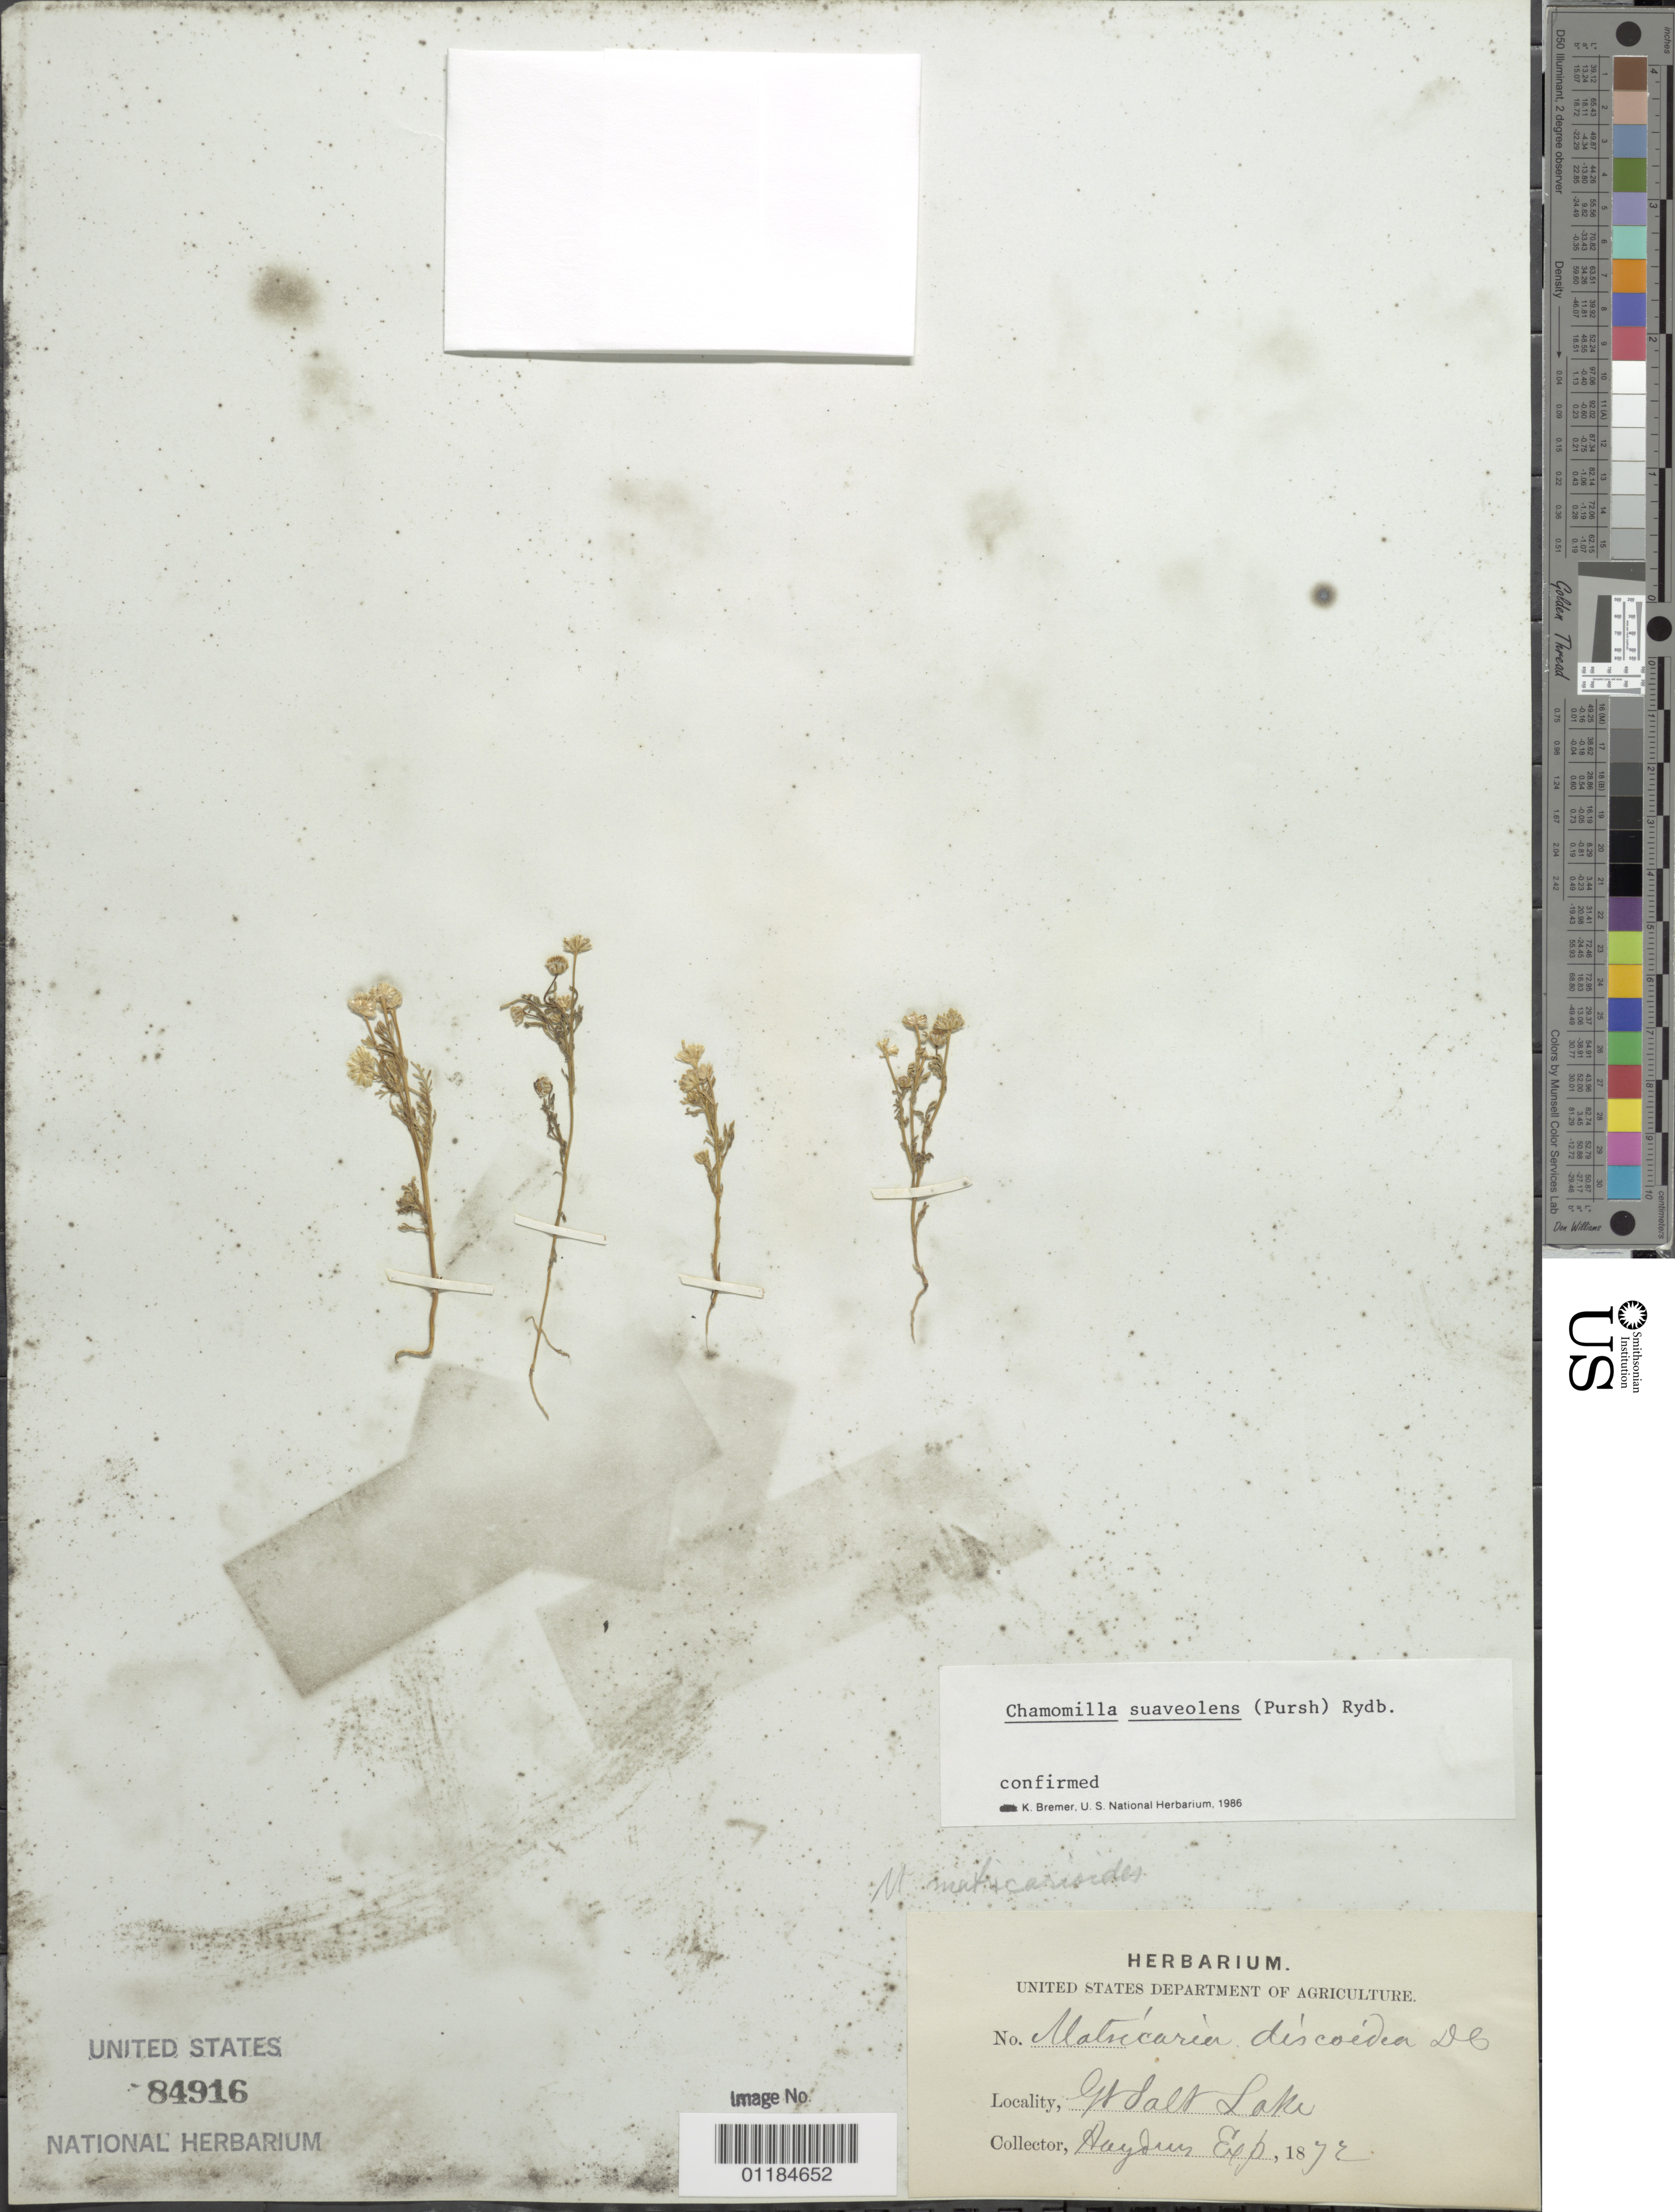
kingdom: Plantae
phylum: Tracheophyta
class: Magnoliopsida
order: Asterales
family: Asteraceae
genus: Matricaria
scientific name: Matricaria matricarioides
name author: (Less.) Porter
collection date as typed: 1872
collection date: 1872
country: United States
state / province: Utah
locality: Great Salt Lake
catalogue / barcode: US 84916